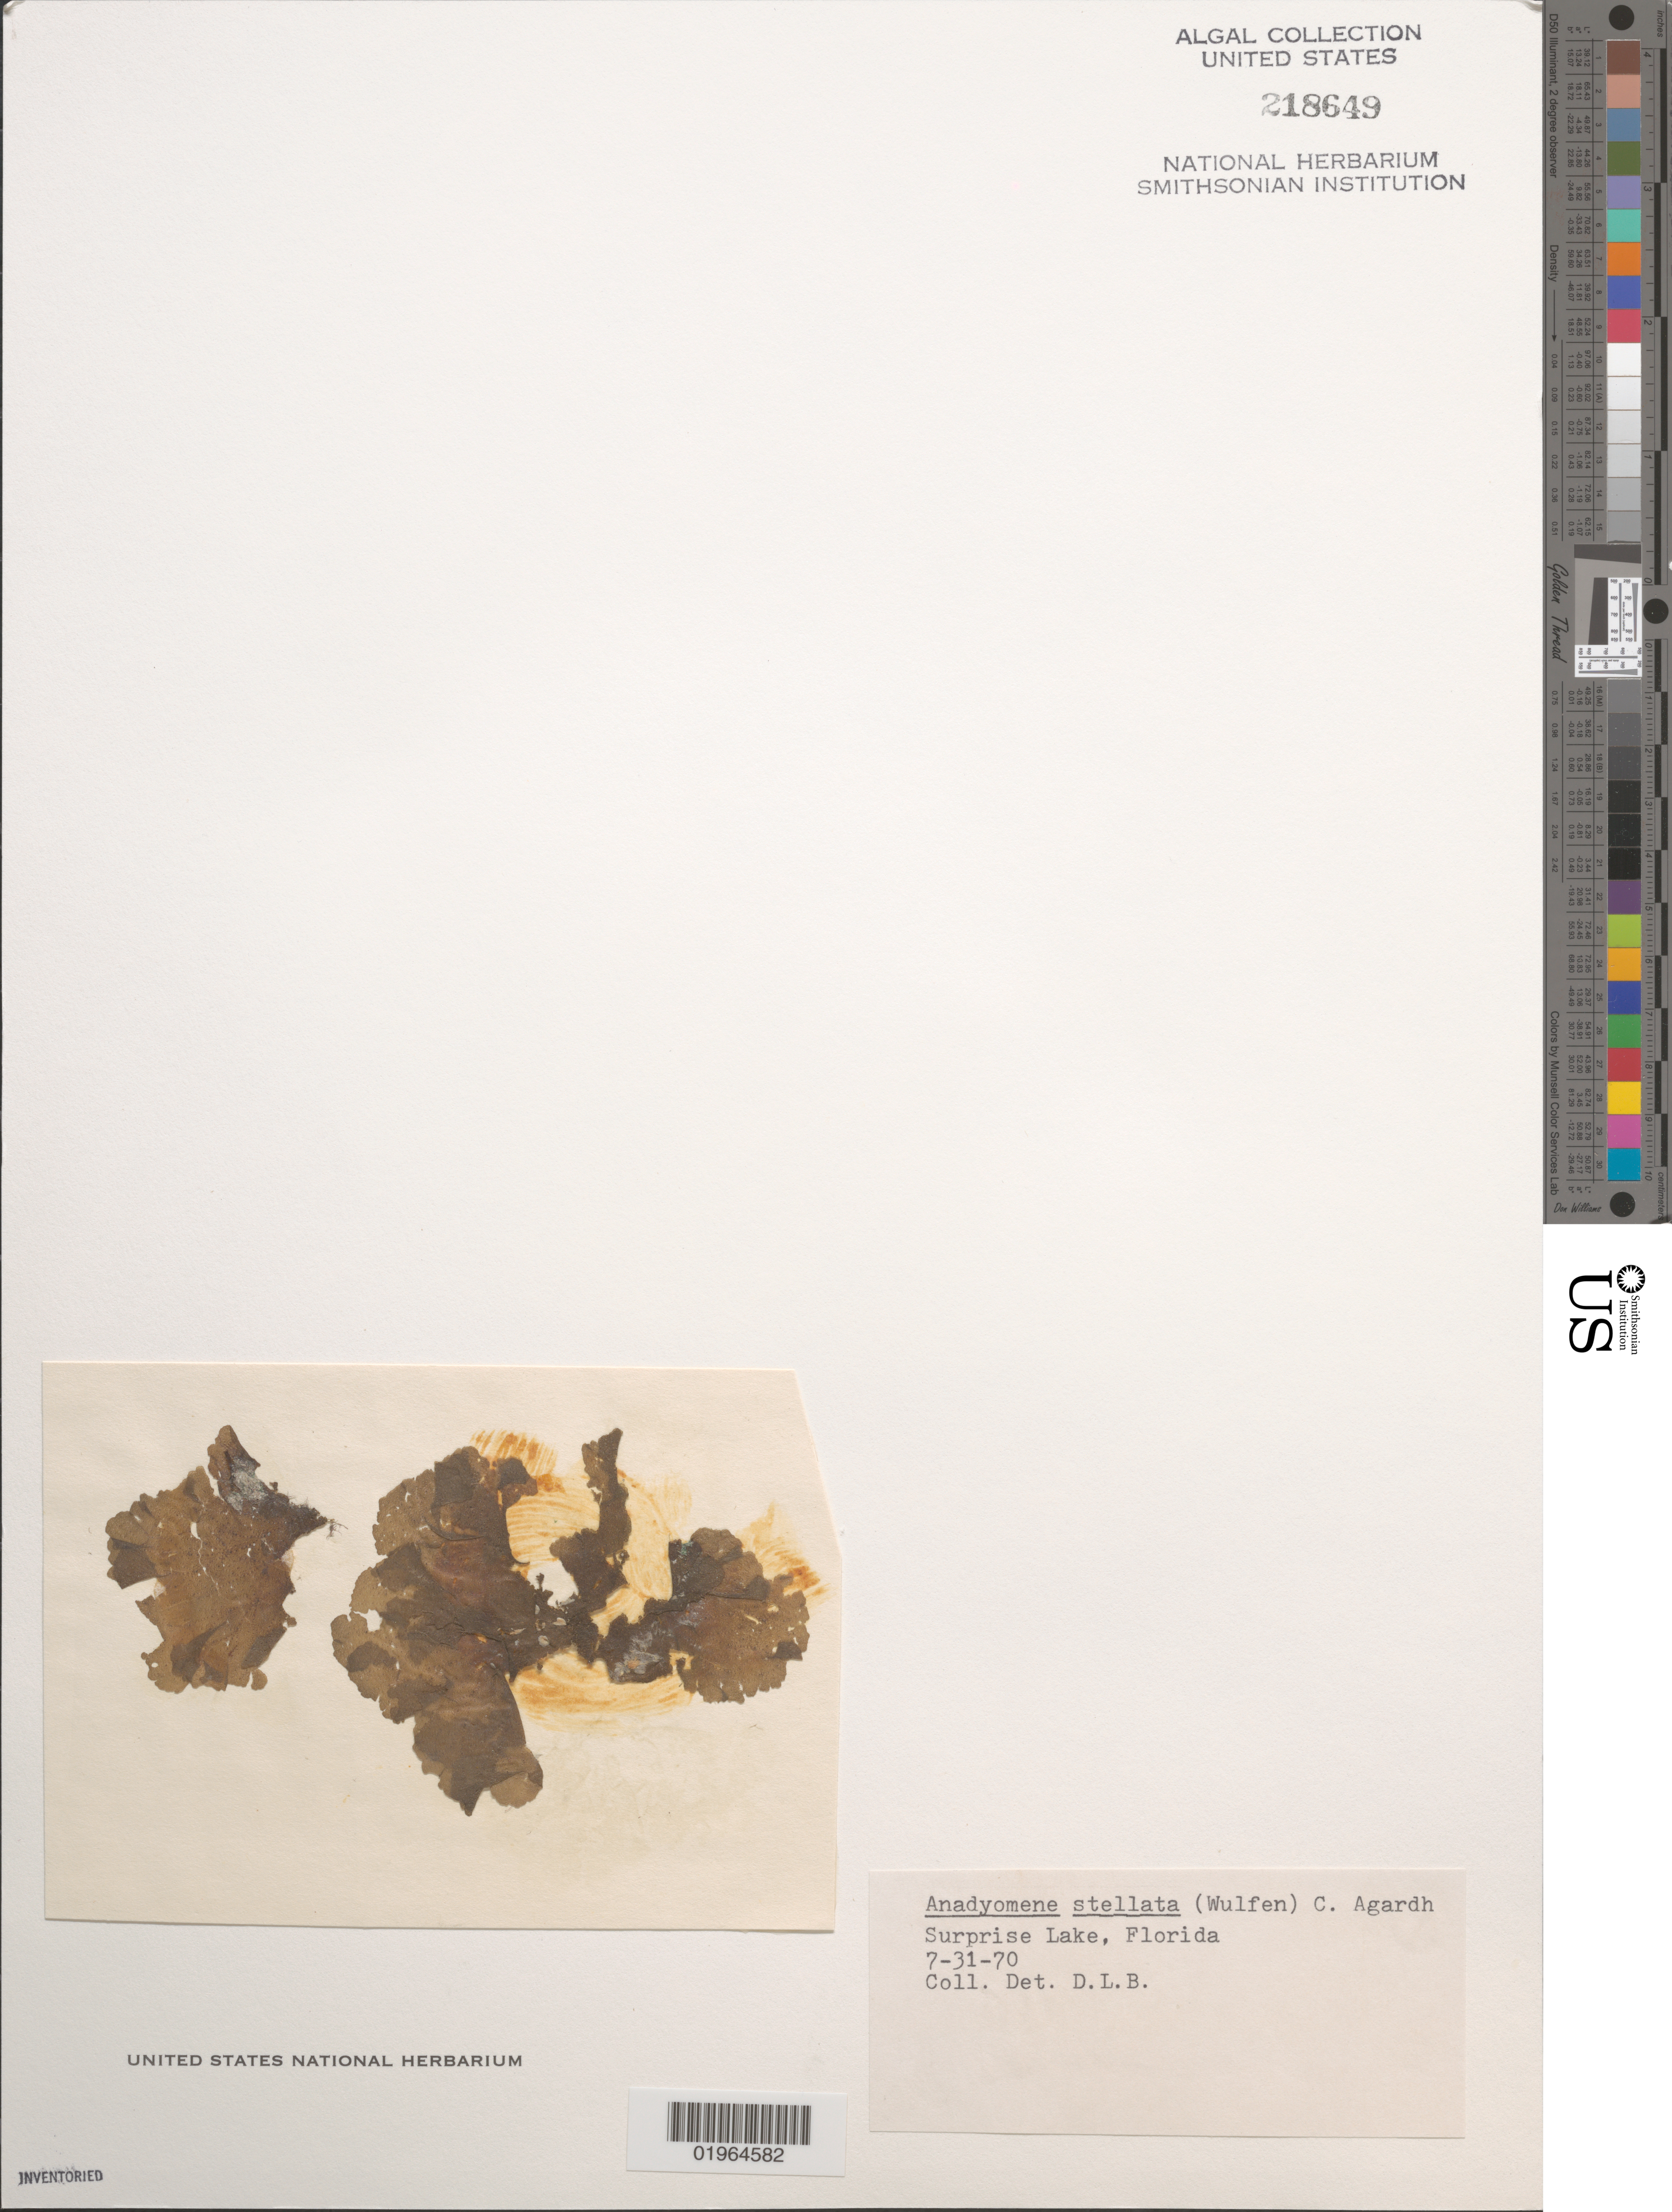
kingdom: Plantae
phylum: Chlorophyta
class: Ulvophyceae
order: Cladophorales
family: Anadyomenaceae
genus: Anadyomene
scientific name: Anadyomene stellata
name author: (Wulfen) C. Agardh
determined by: Ballantine, D. L.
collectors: D.L. Ballantine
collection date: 1970-07-31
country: United States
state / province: Florida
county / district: Monroe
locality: Surprise Lake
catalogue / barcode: US 218649